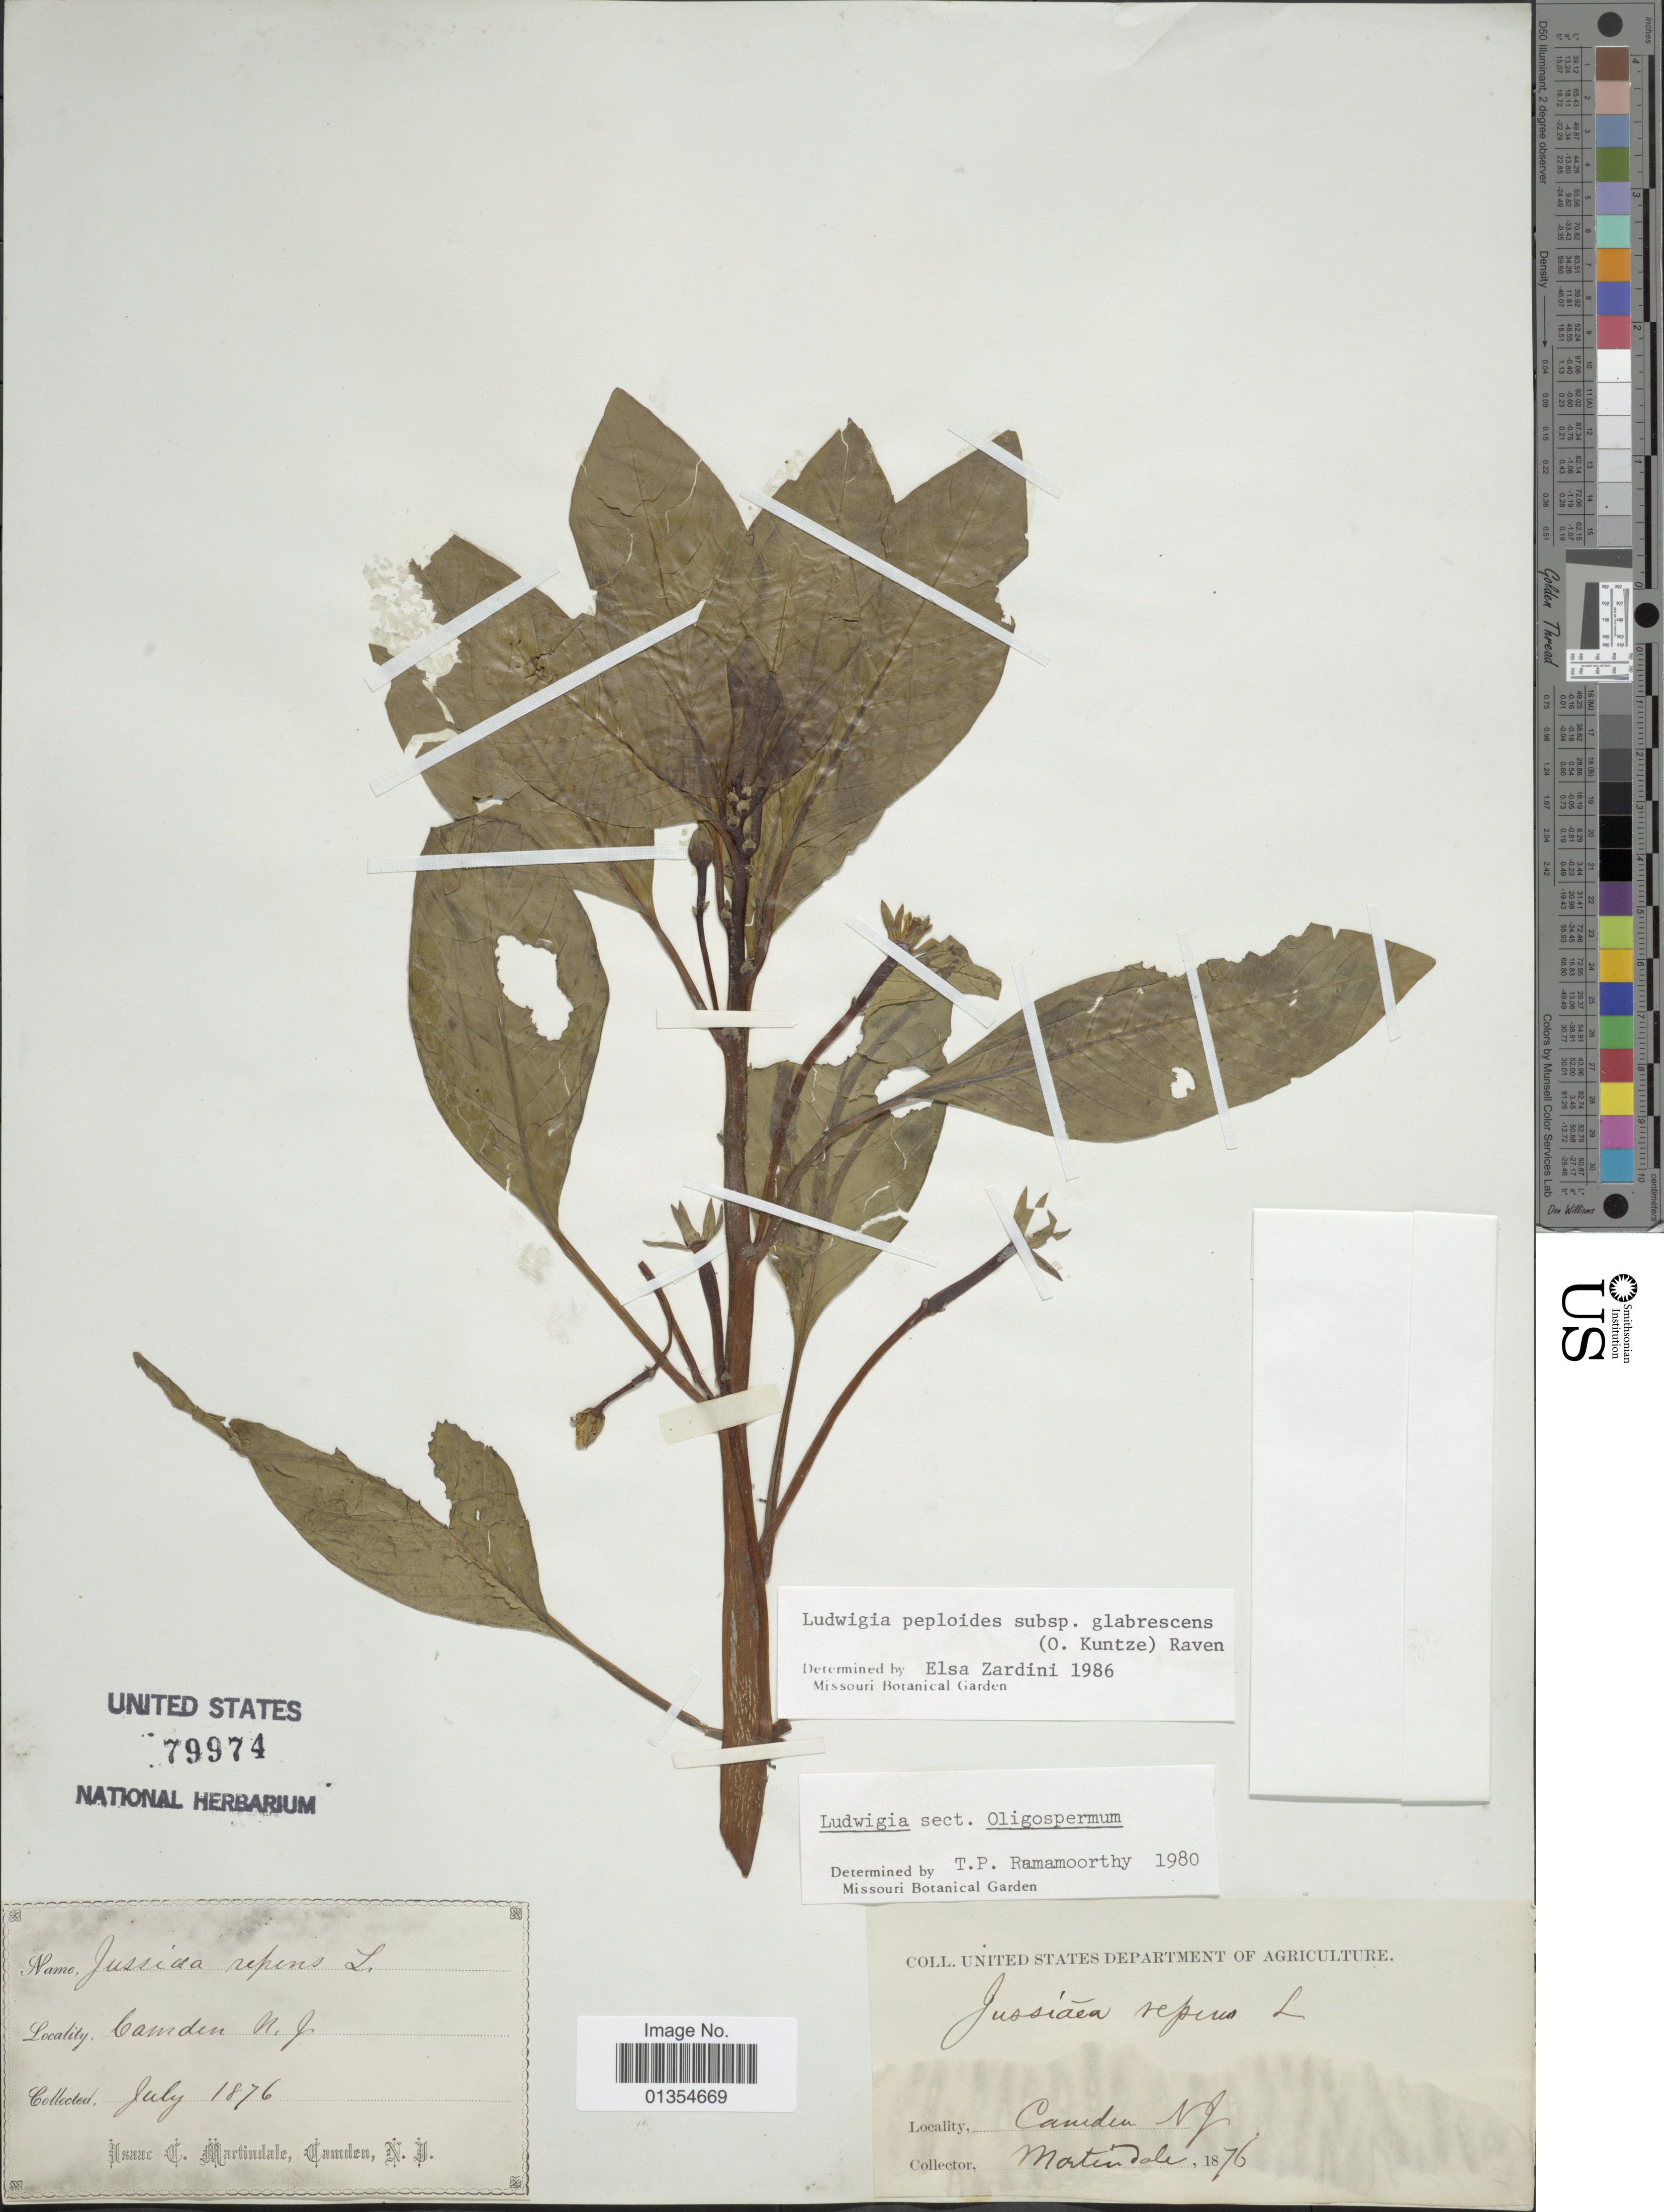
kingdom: Plantae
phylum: Tracheophyta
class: Magnoliopsida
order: Myrtales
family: Onagraceae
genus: Ludwigia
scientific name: Ludwigia peploides subsp. glabrescens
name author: (Kuntze) P.H. Raven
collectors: I. C. Martindale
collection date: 1876-07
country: United States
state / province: New Jersey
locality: Camden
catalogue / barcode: US 79974